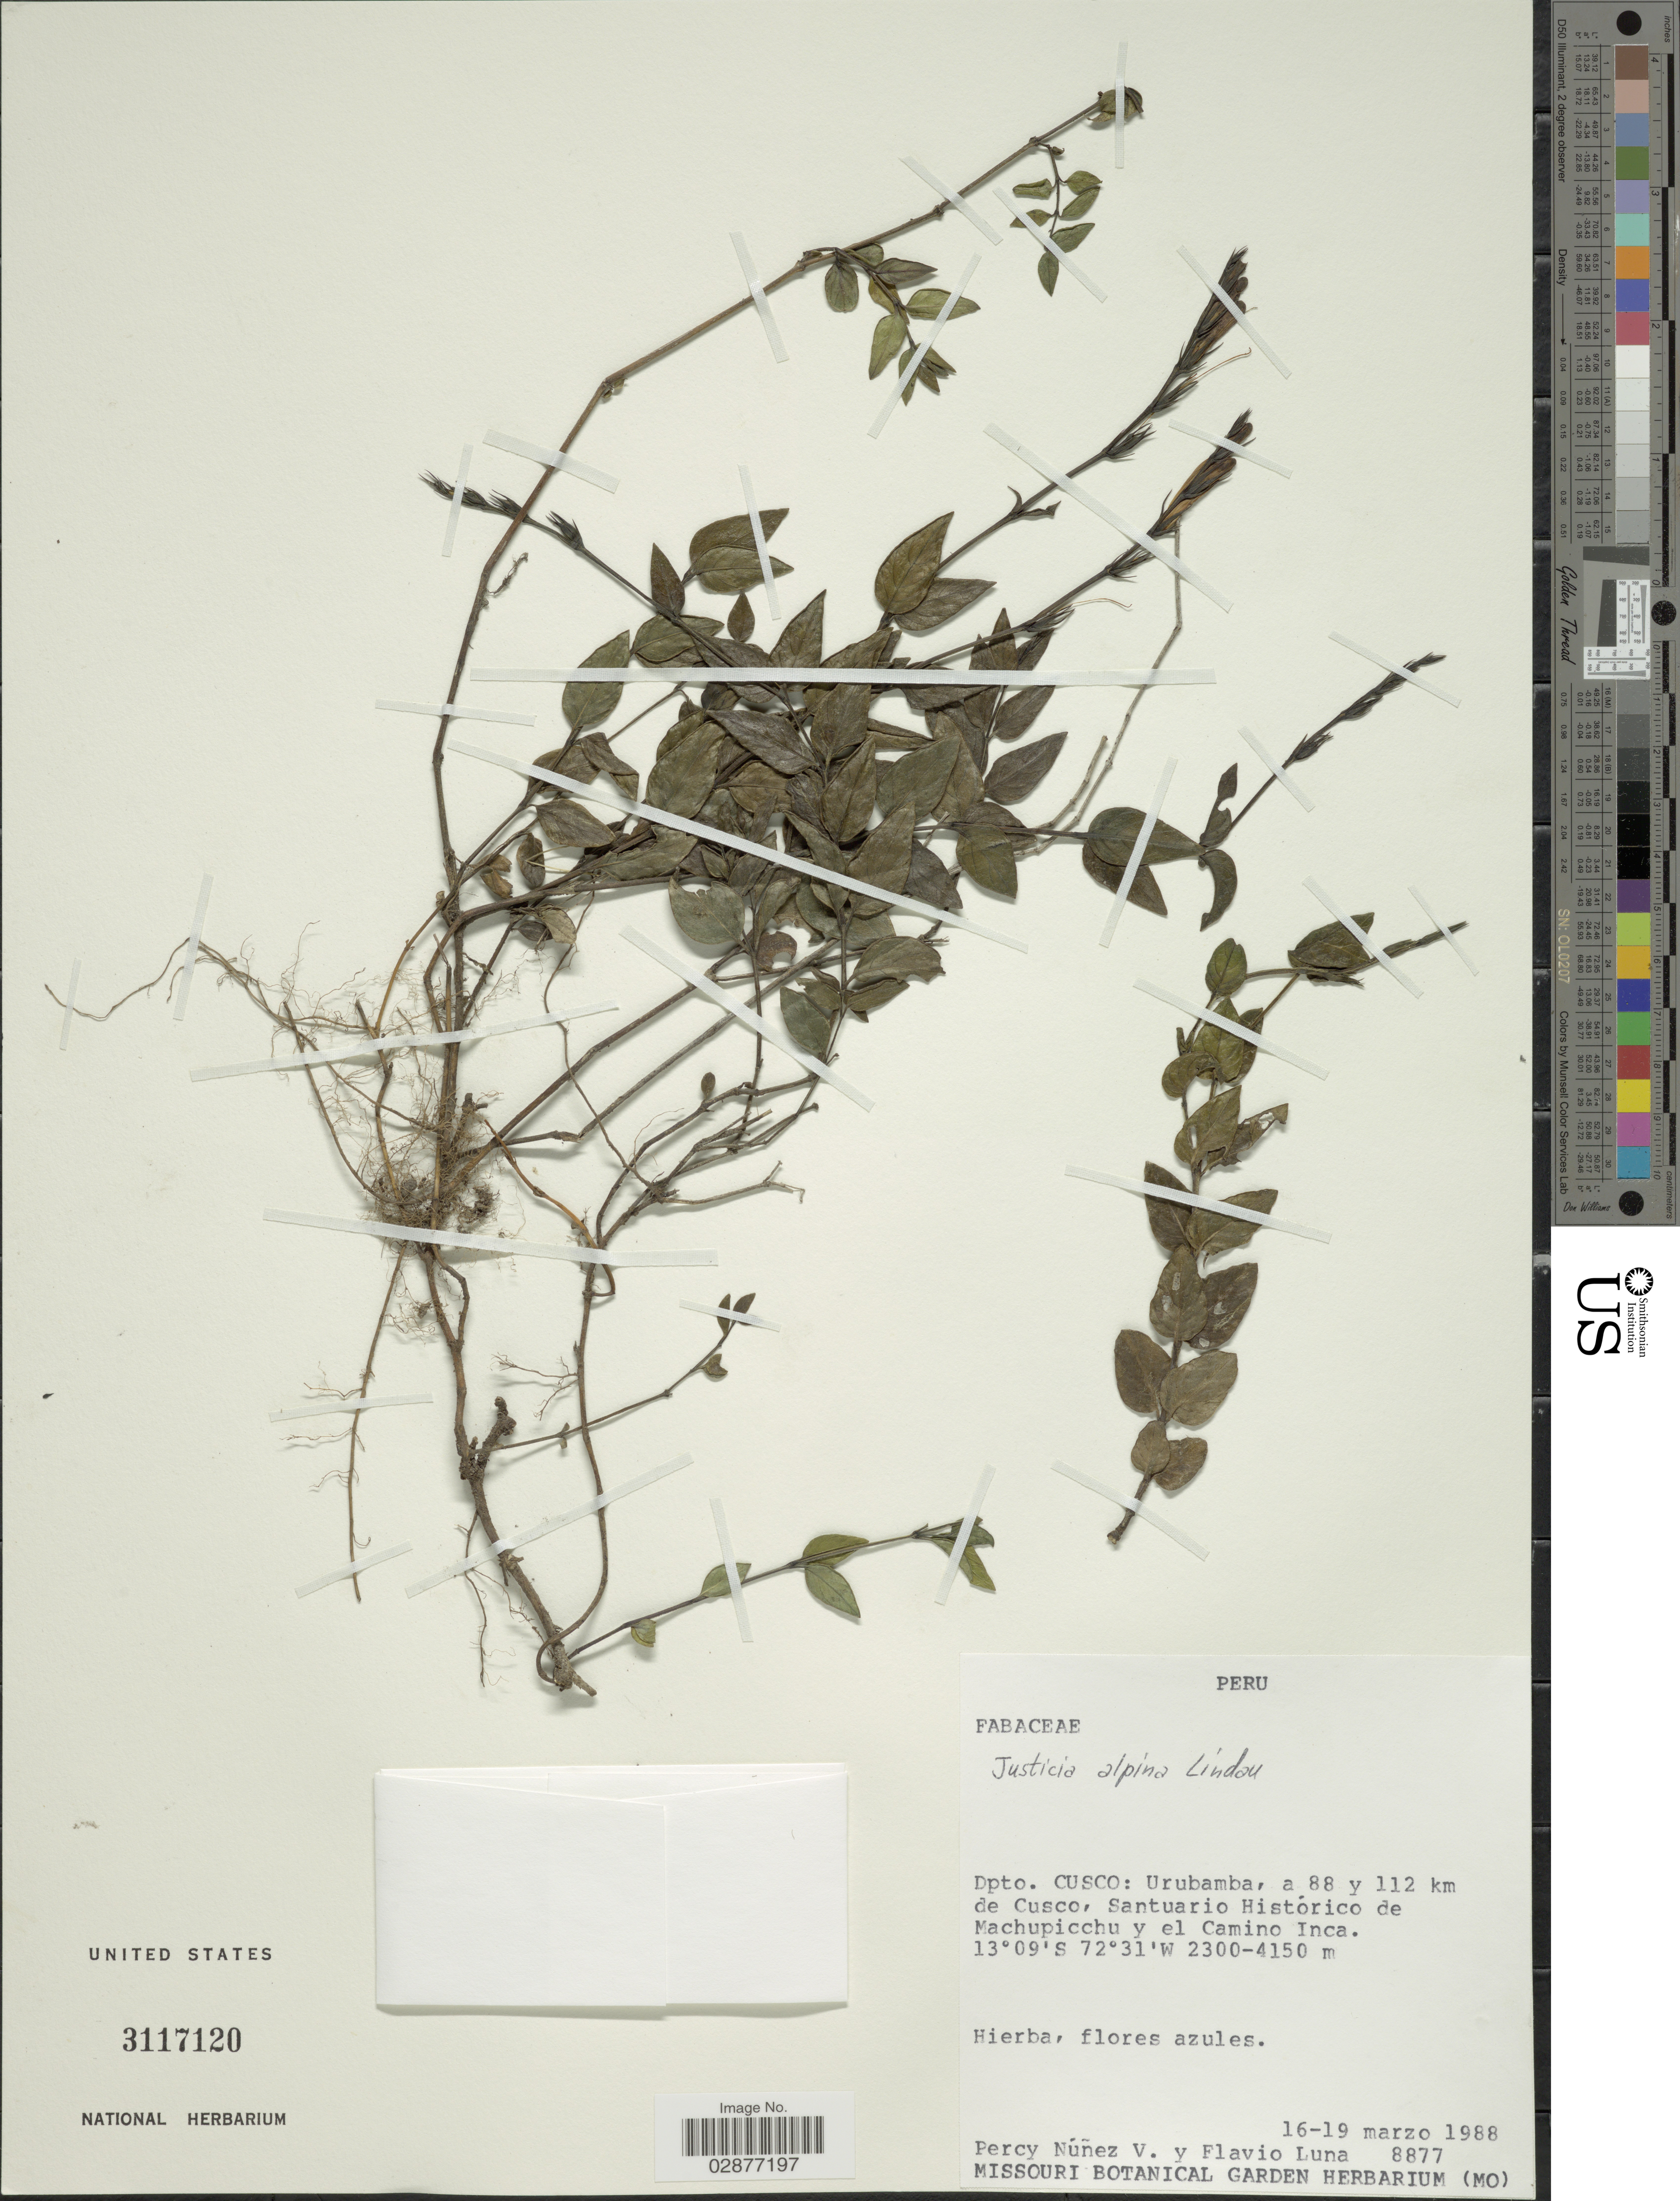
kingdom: Plantae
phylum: Tracheophyta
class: Magnoliopsida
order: Lamiales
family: Acanthaceae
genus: Justicia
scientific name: Justicia alpina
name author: Lindau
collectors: P. Nuñez V. & F. E. Luna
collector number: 8877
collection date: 1988-03-16/1988-03-19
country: Peru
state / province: Cusco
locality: Dpto. Cusco: Urubamba, a 88 y 112 km de Cusco, Santuario Histórico de Machupicchu y el Camino Inca.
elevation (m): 2300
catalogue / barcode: US 3117120